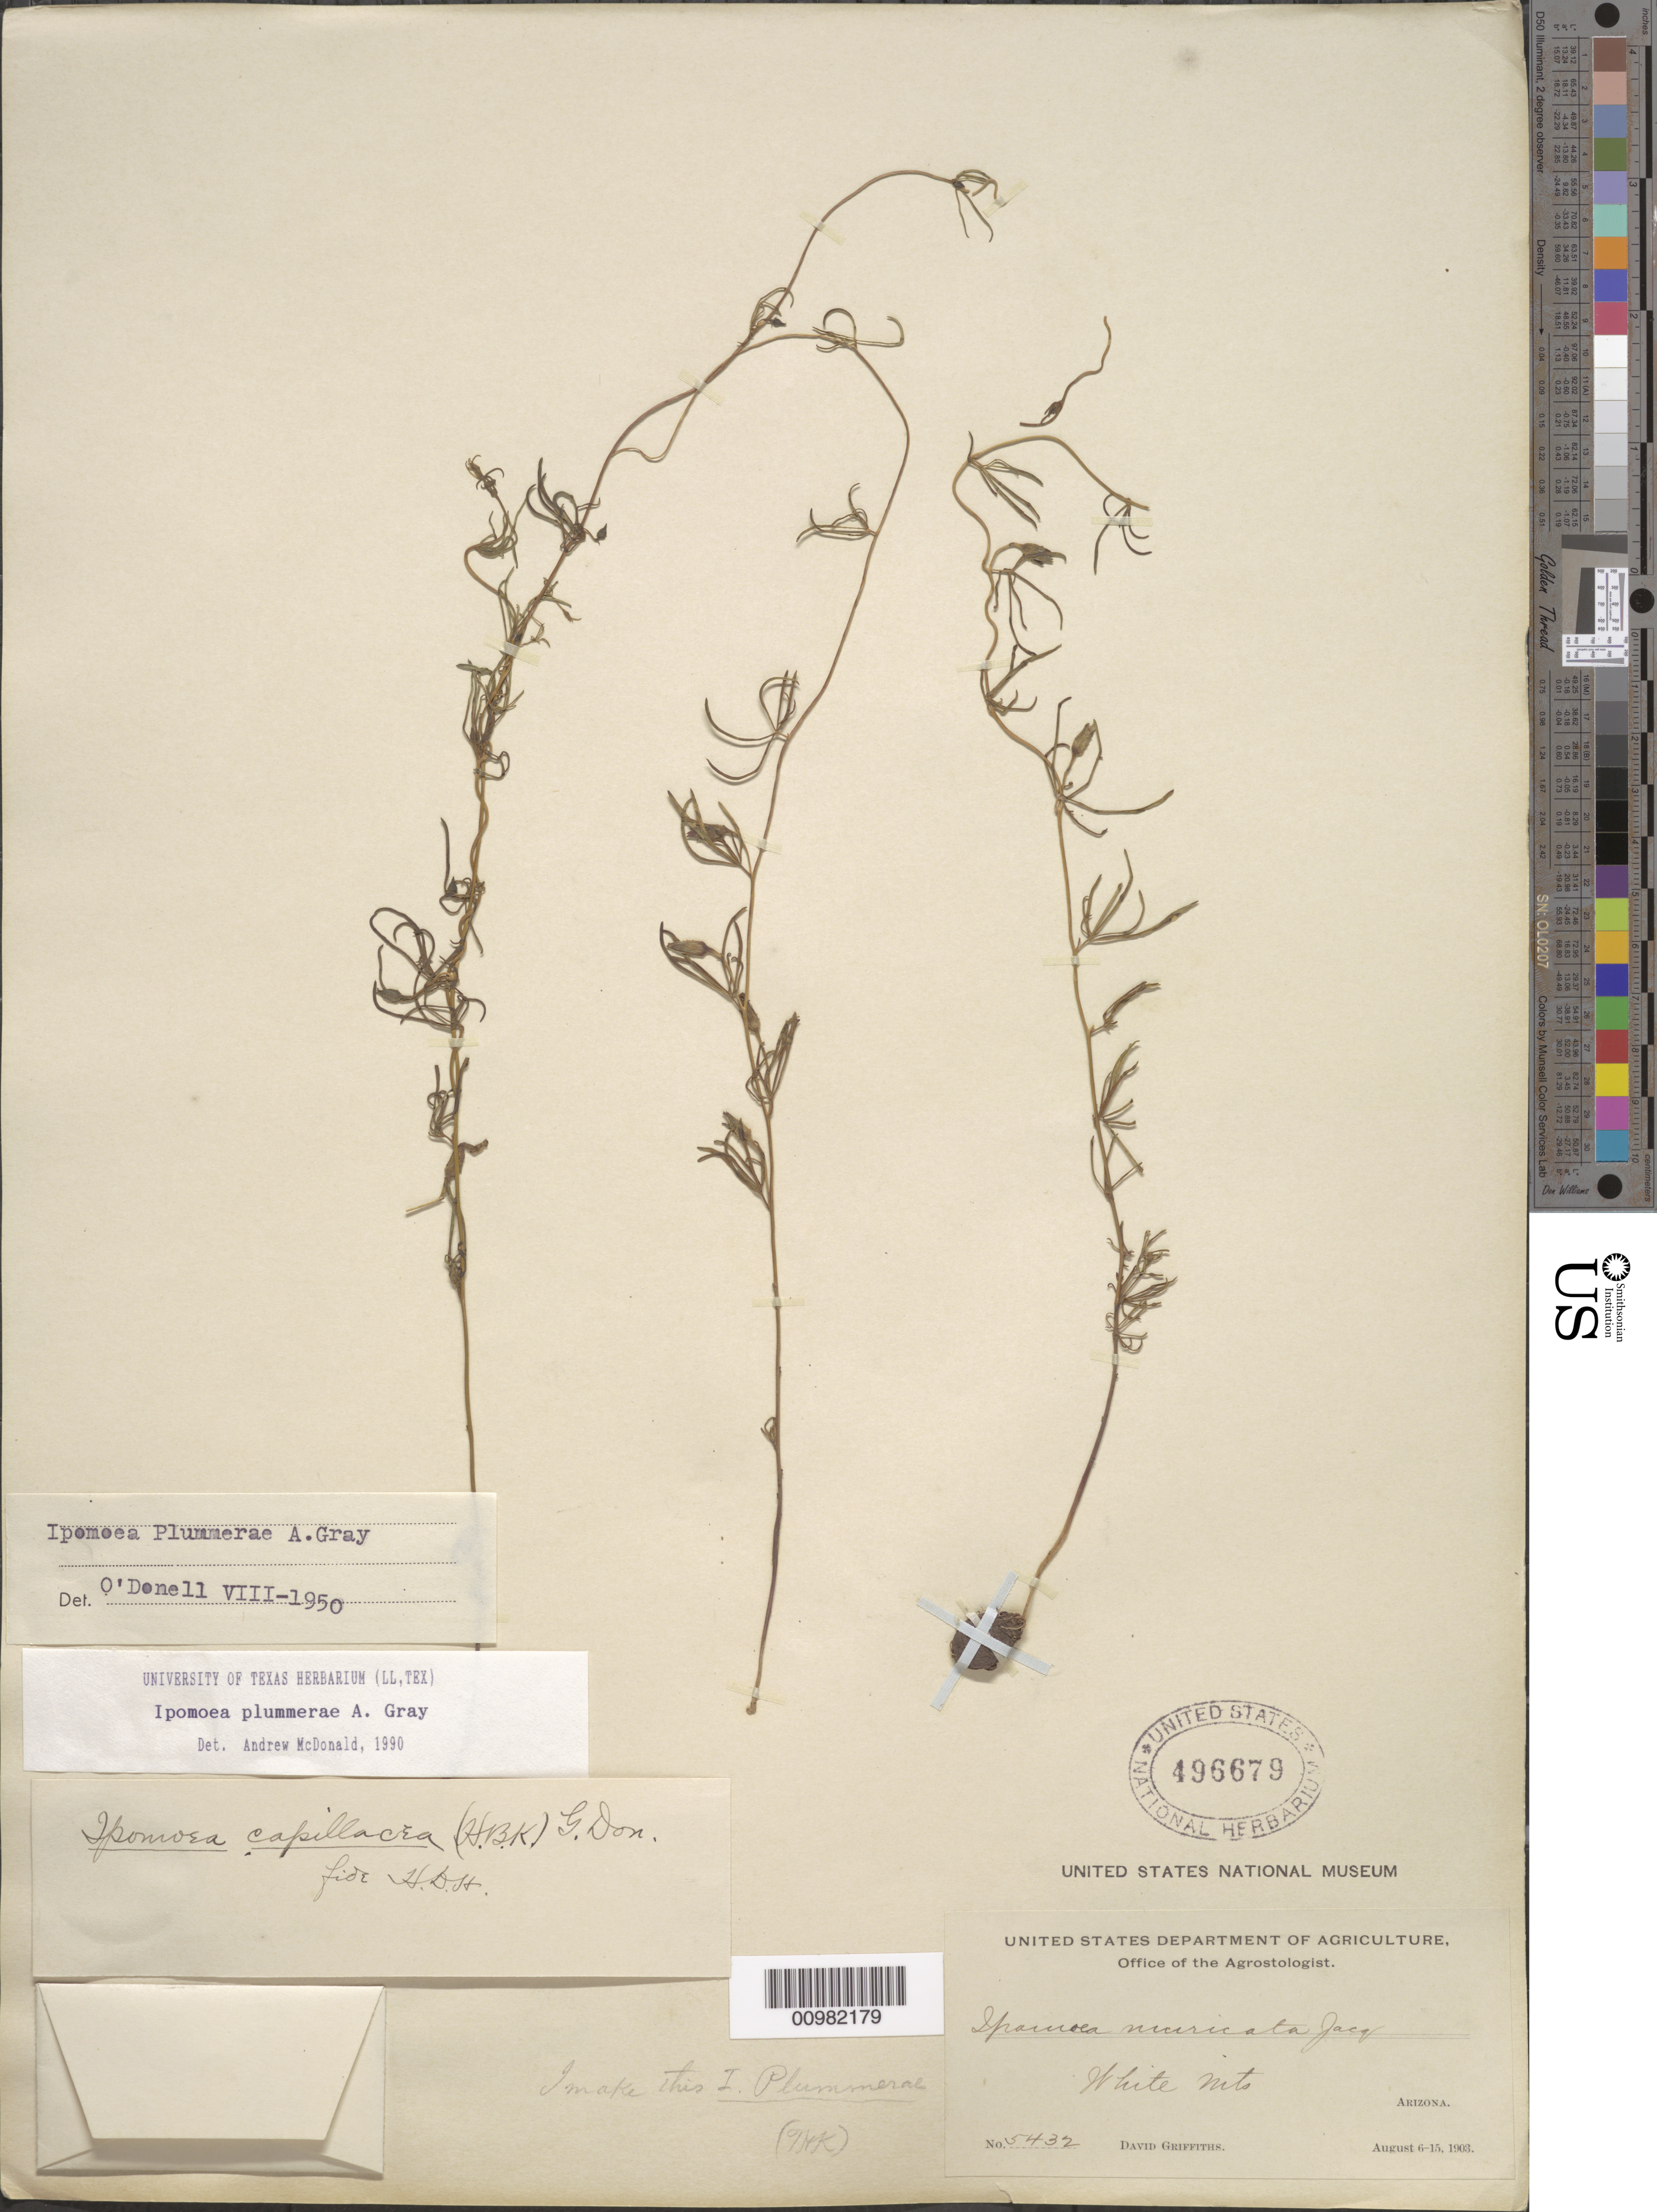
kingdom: Plantae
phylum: Tracheophyta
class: Magnoliopsida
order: Solanales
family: Convolvulaceae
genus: Ipomoea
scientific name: Ipomoea plummerae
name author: A. Gray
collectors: D. Griffiths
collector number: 5432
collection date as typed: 06 Aug 1903 to 15 Aug 1903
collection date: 1903-08-06/1903-08-15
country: United States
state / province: Arizona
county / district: Navajo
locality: White Mts.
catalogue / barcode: US 496679